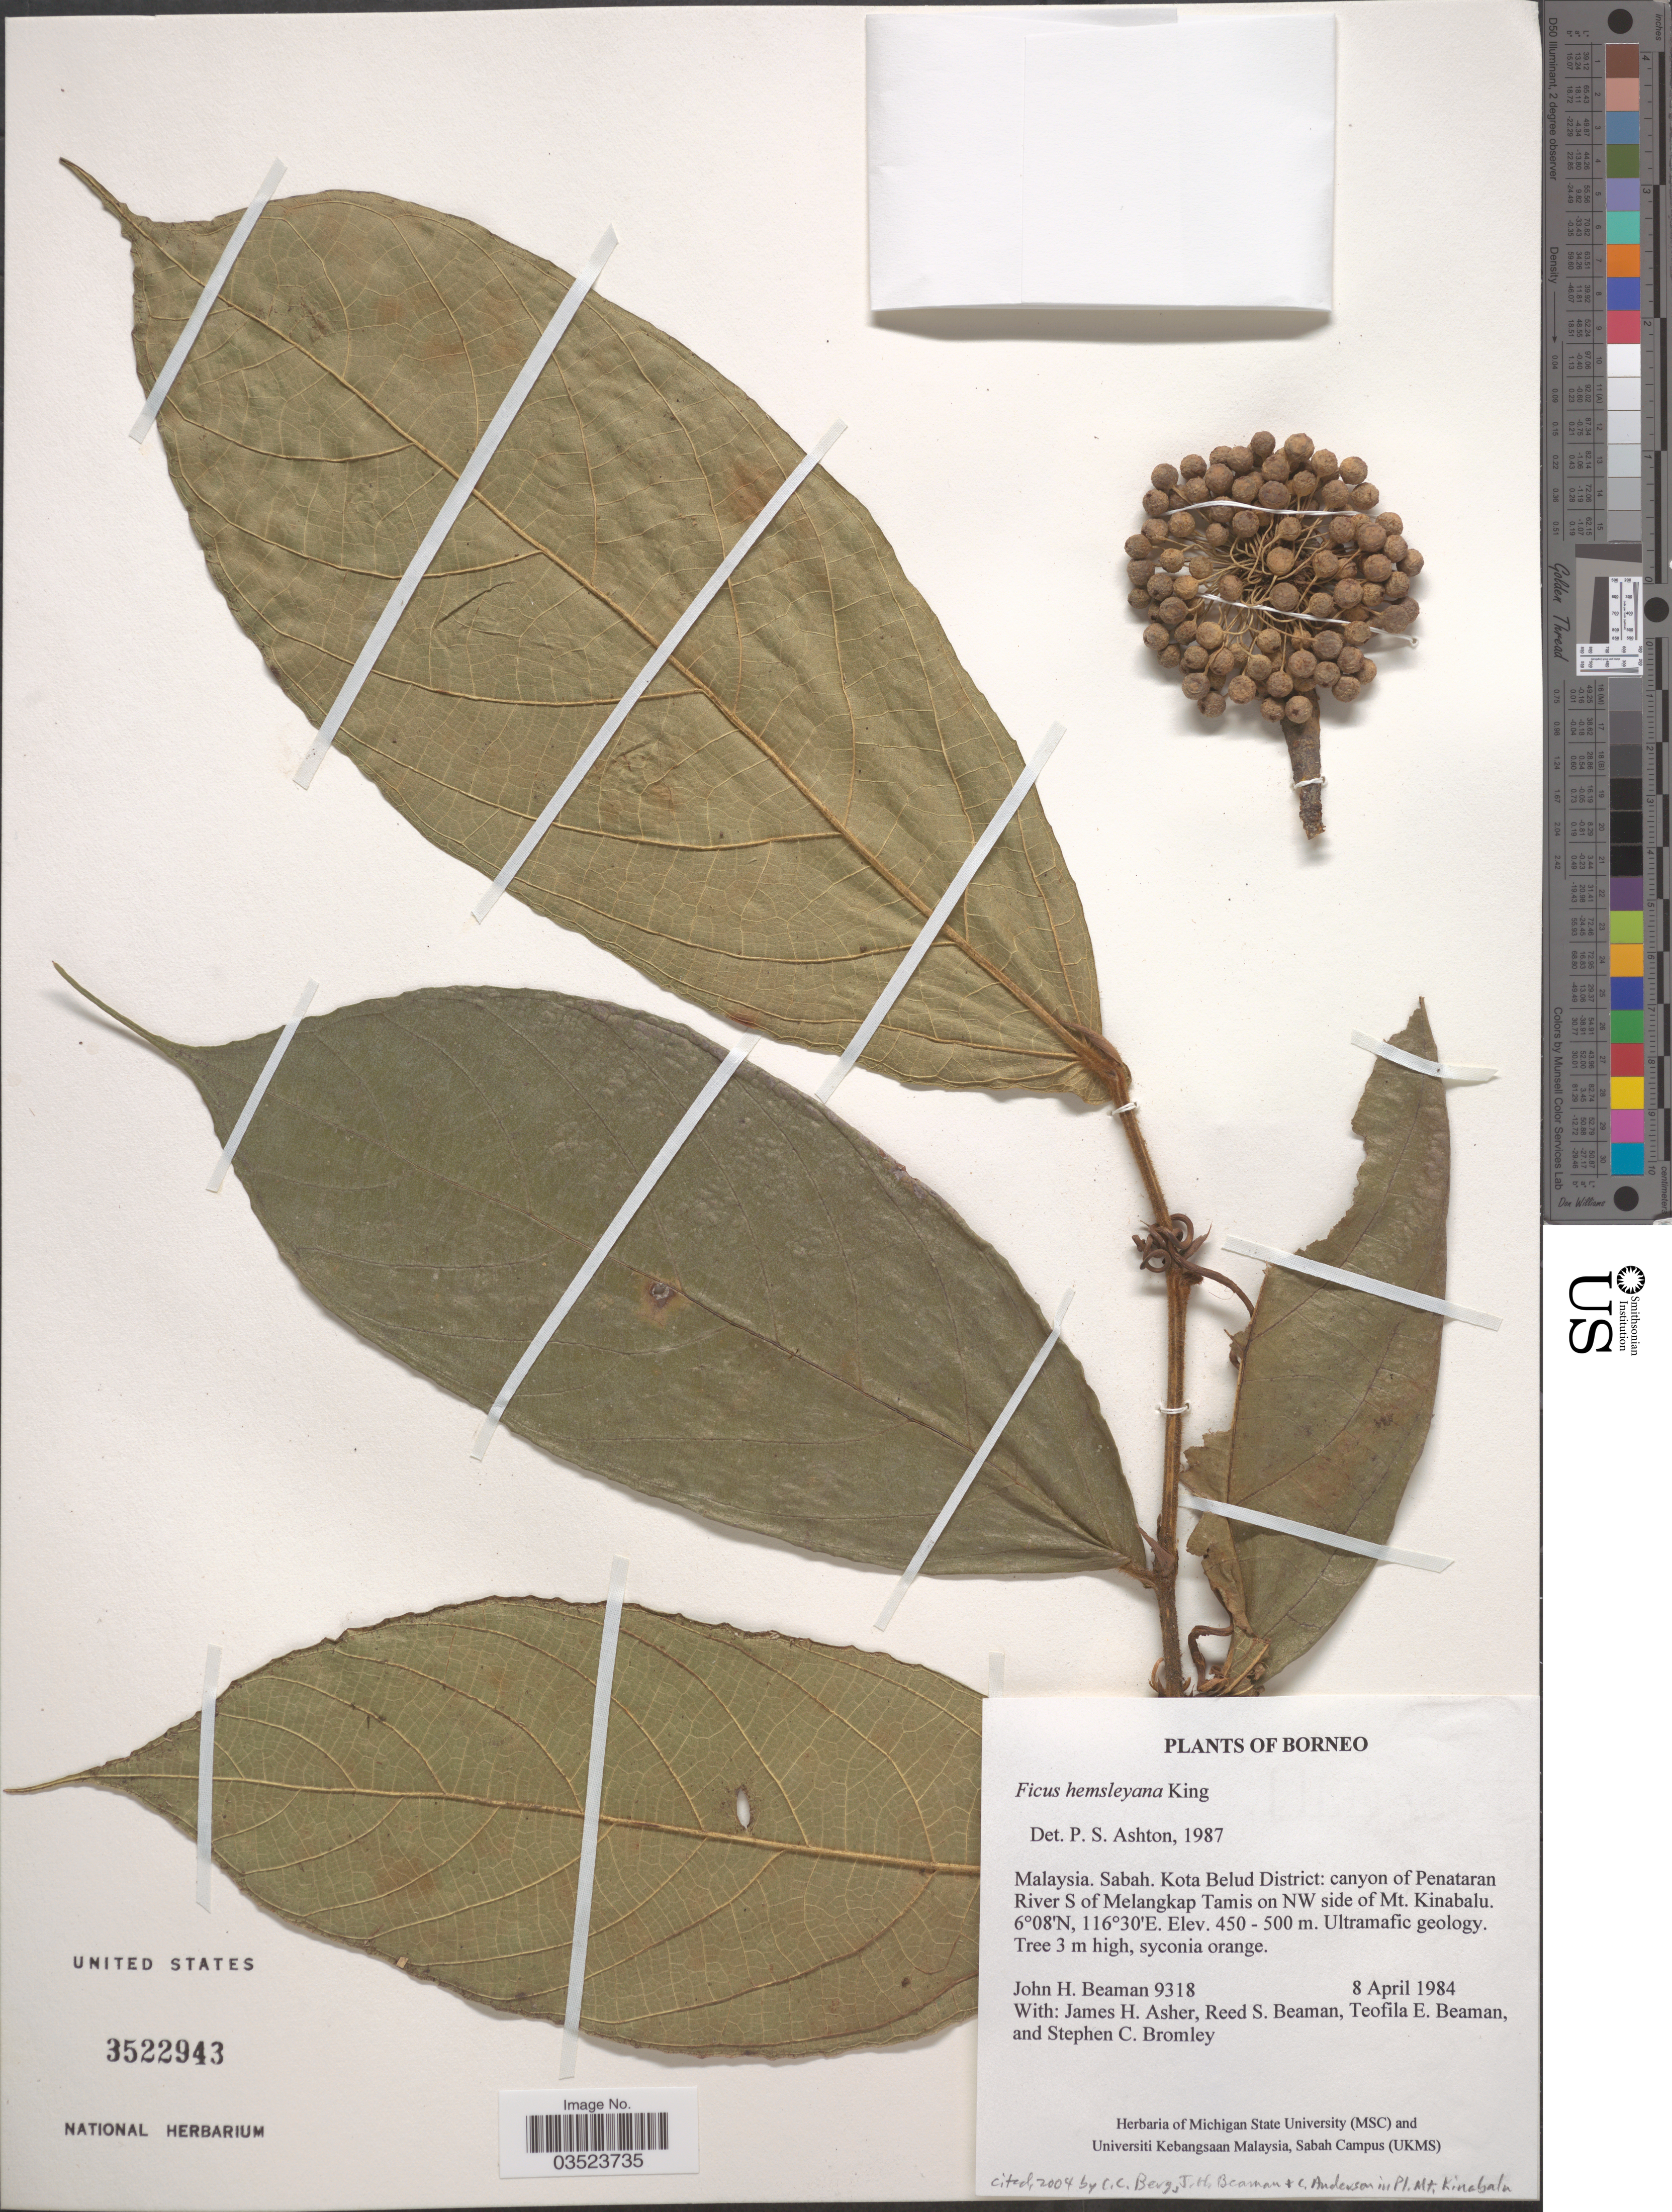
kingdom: Plantae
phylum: Tracheophyta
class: Magnoliopsida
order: Rosales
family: Moraceae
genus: Ficus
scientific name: Ficus hemsleyana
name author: King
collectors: J. H. Beaman, J. Asher, R. S. Beaman, T. E. Beaman & S. Bromley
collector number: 9318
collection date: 1984-04-08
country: Malaysia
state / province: Sabah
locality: Borneo. Kota Belud District: canyon of Penataran River S of Melangkap Tamis on NW side of Mt. Kinabalu.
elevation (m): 450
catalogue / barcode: US 3522943